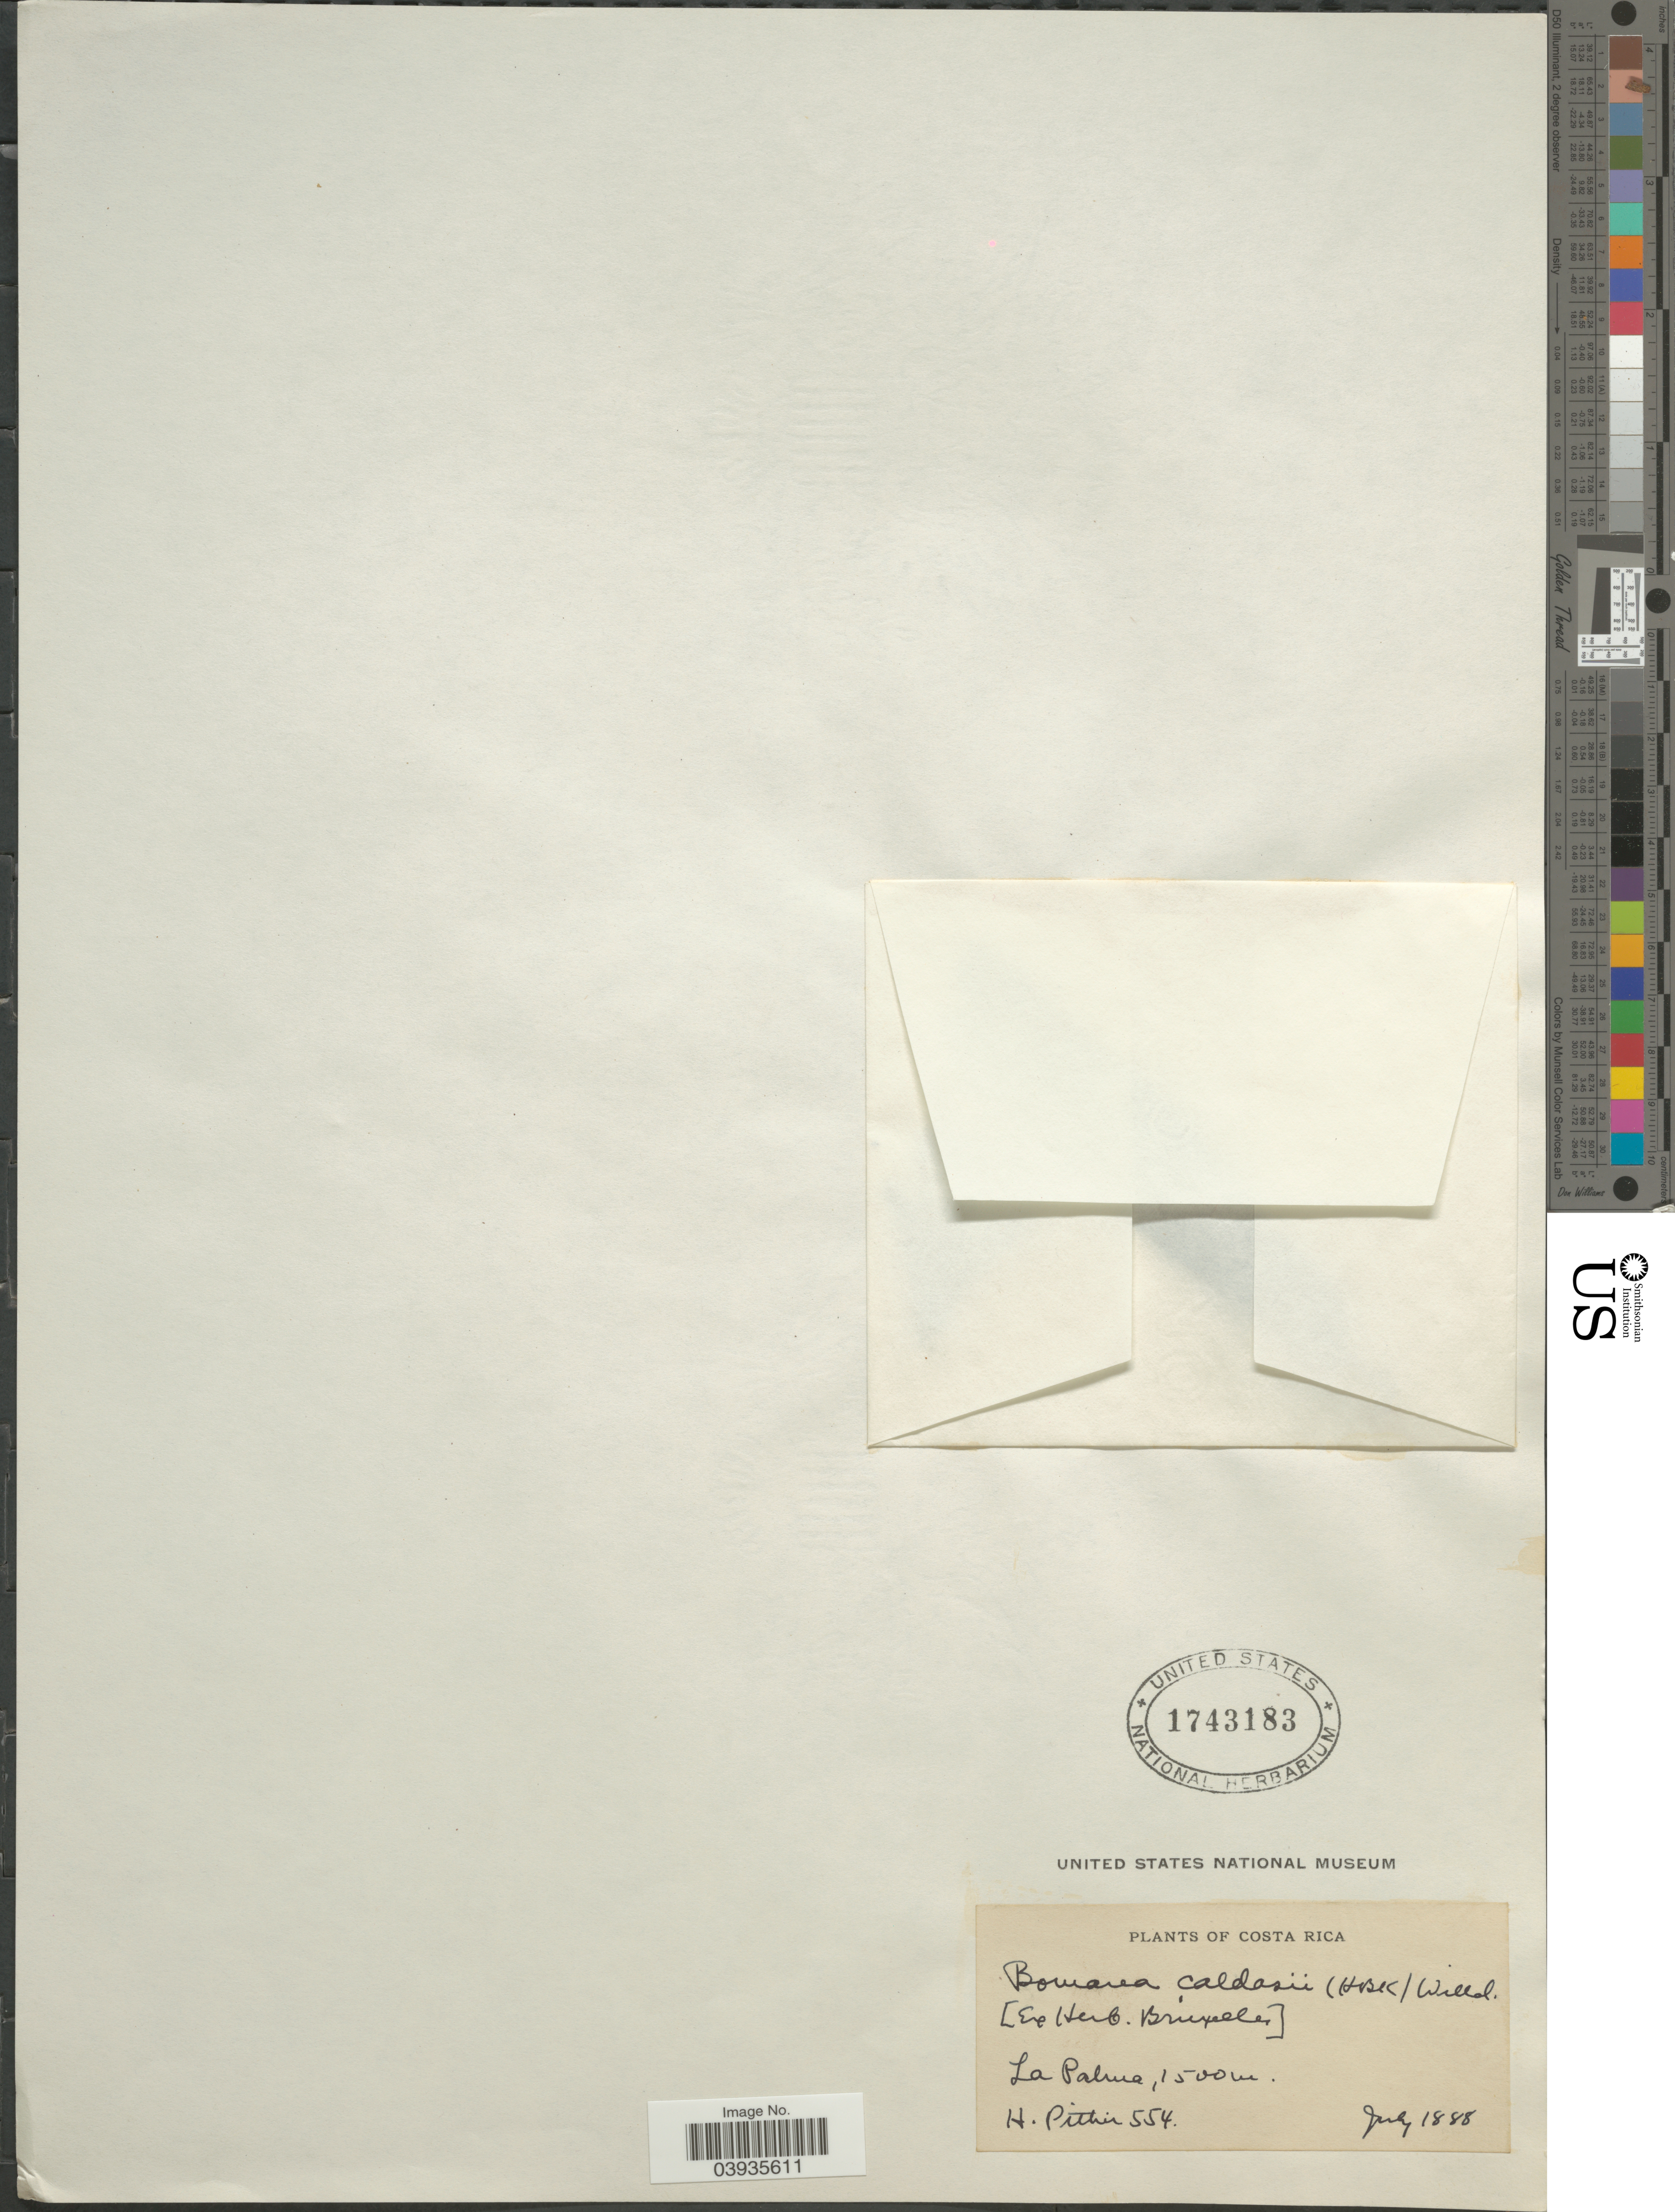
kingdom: Plantae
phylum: Tracheophyta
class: Liliopsida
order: Liliales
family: Alstroemeriaceae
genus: Bomarea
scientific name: Bomarea caldasii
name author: (Kunth) Asch. & Graebener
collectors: H. F. Pittier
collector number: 554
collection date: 1888-07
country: Costa Rica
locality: La Palma.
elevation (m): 1500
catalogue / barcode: US 1743183